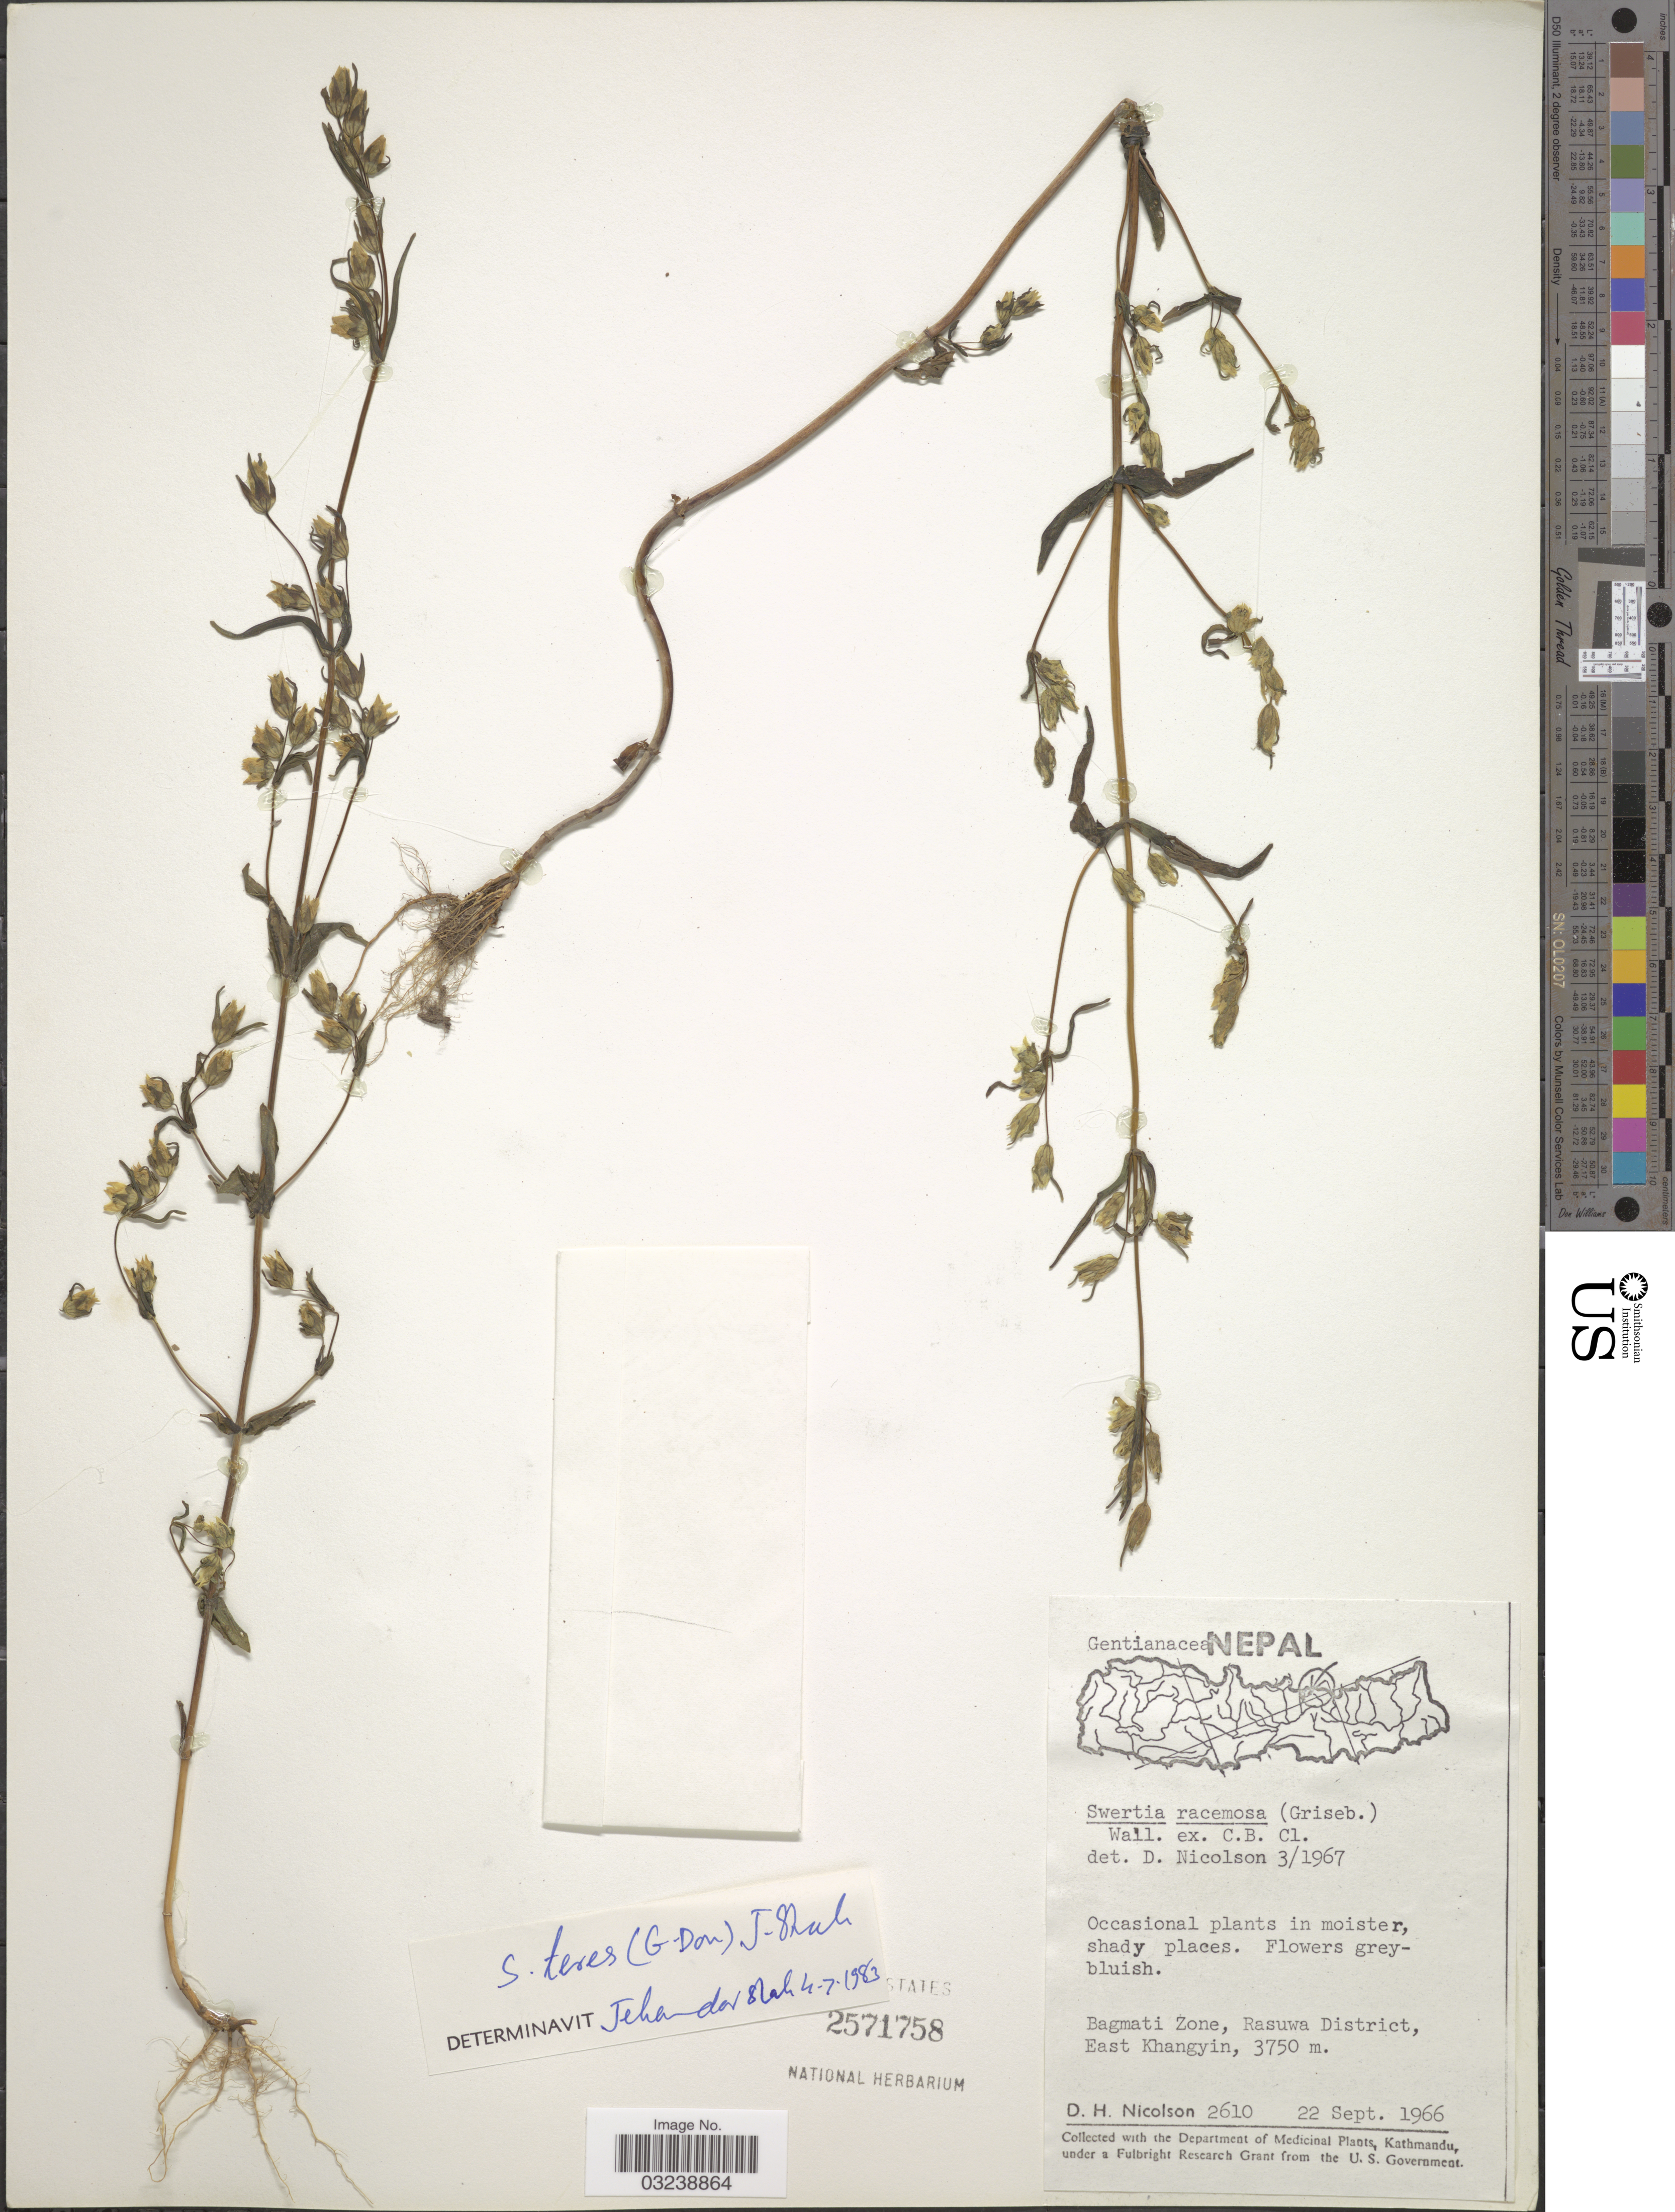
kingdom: Plantae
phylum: Tracheophyta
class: Magnoliopsida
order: Gentianales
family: Gentianaceae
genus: Swertia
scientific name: Swertia teres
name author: (G. Don) J. Shah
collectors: D. H. Nicolson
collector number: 2610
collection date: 1966-09-22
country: Nepal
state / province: Bagmati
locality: Bagmati Zone, Rasuwa District, East Khangyin.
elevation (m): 3750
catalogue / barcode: US 2571758